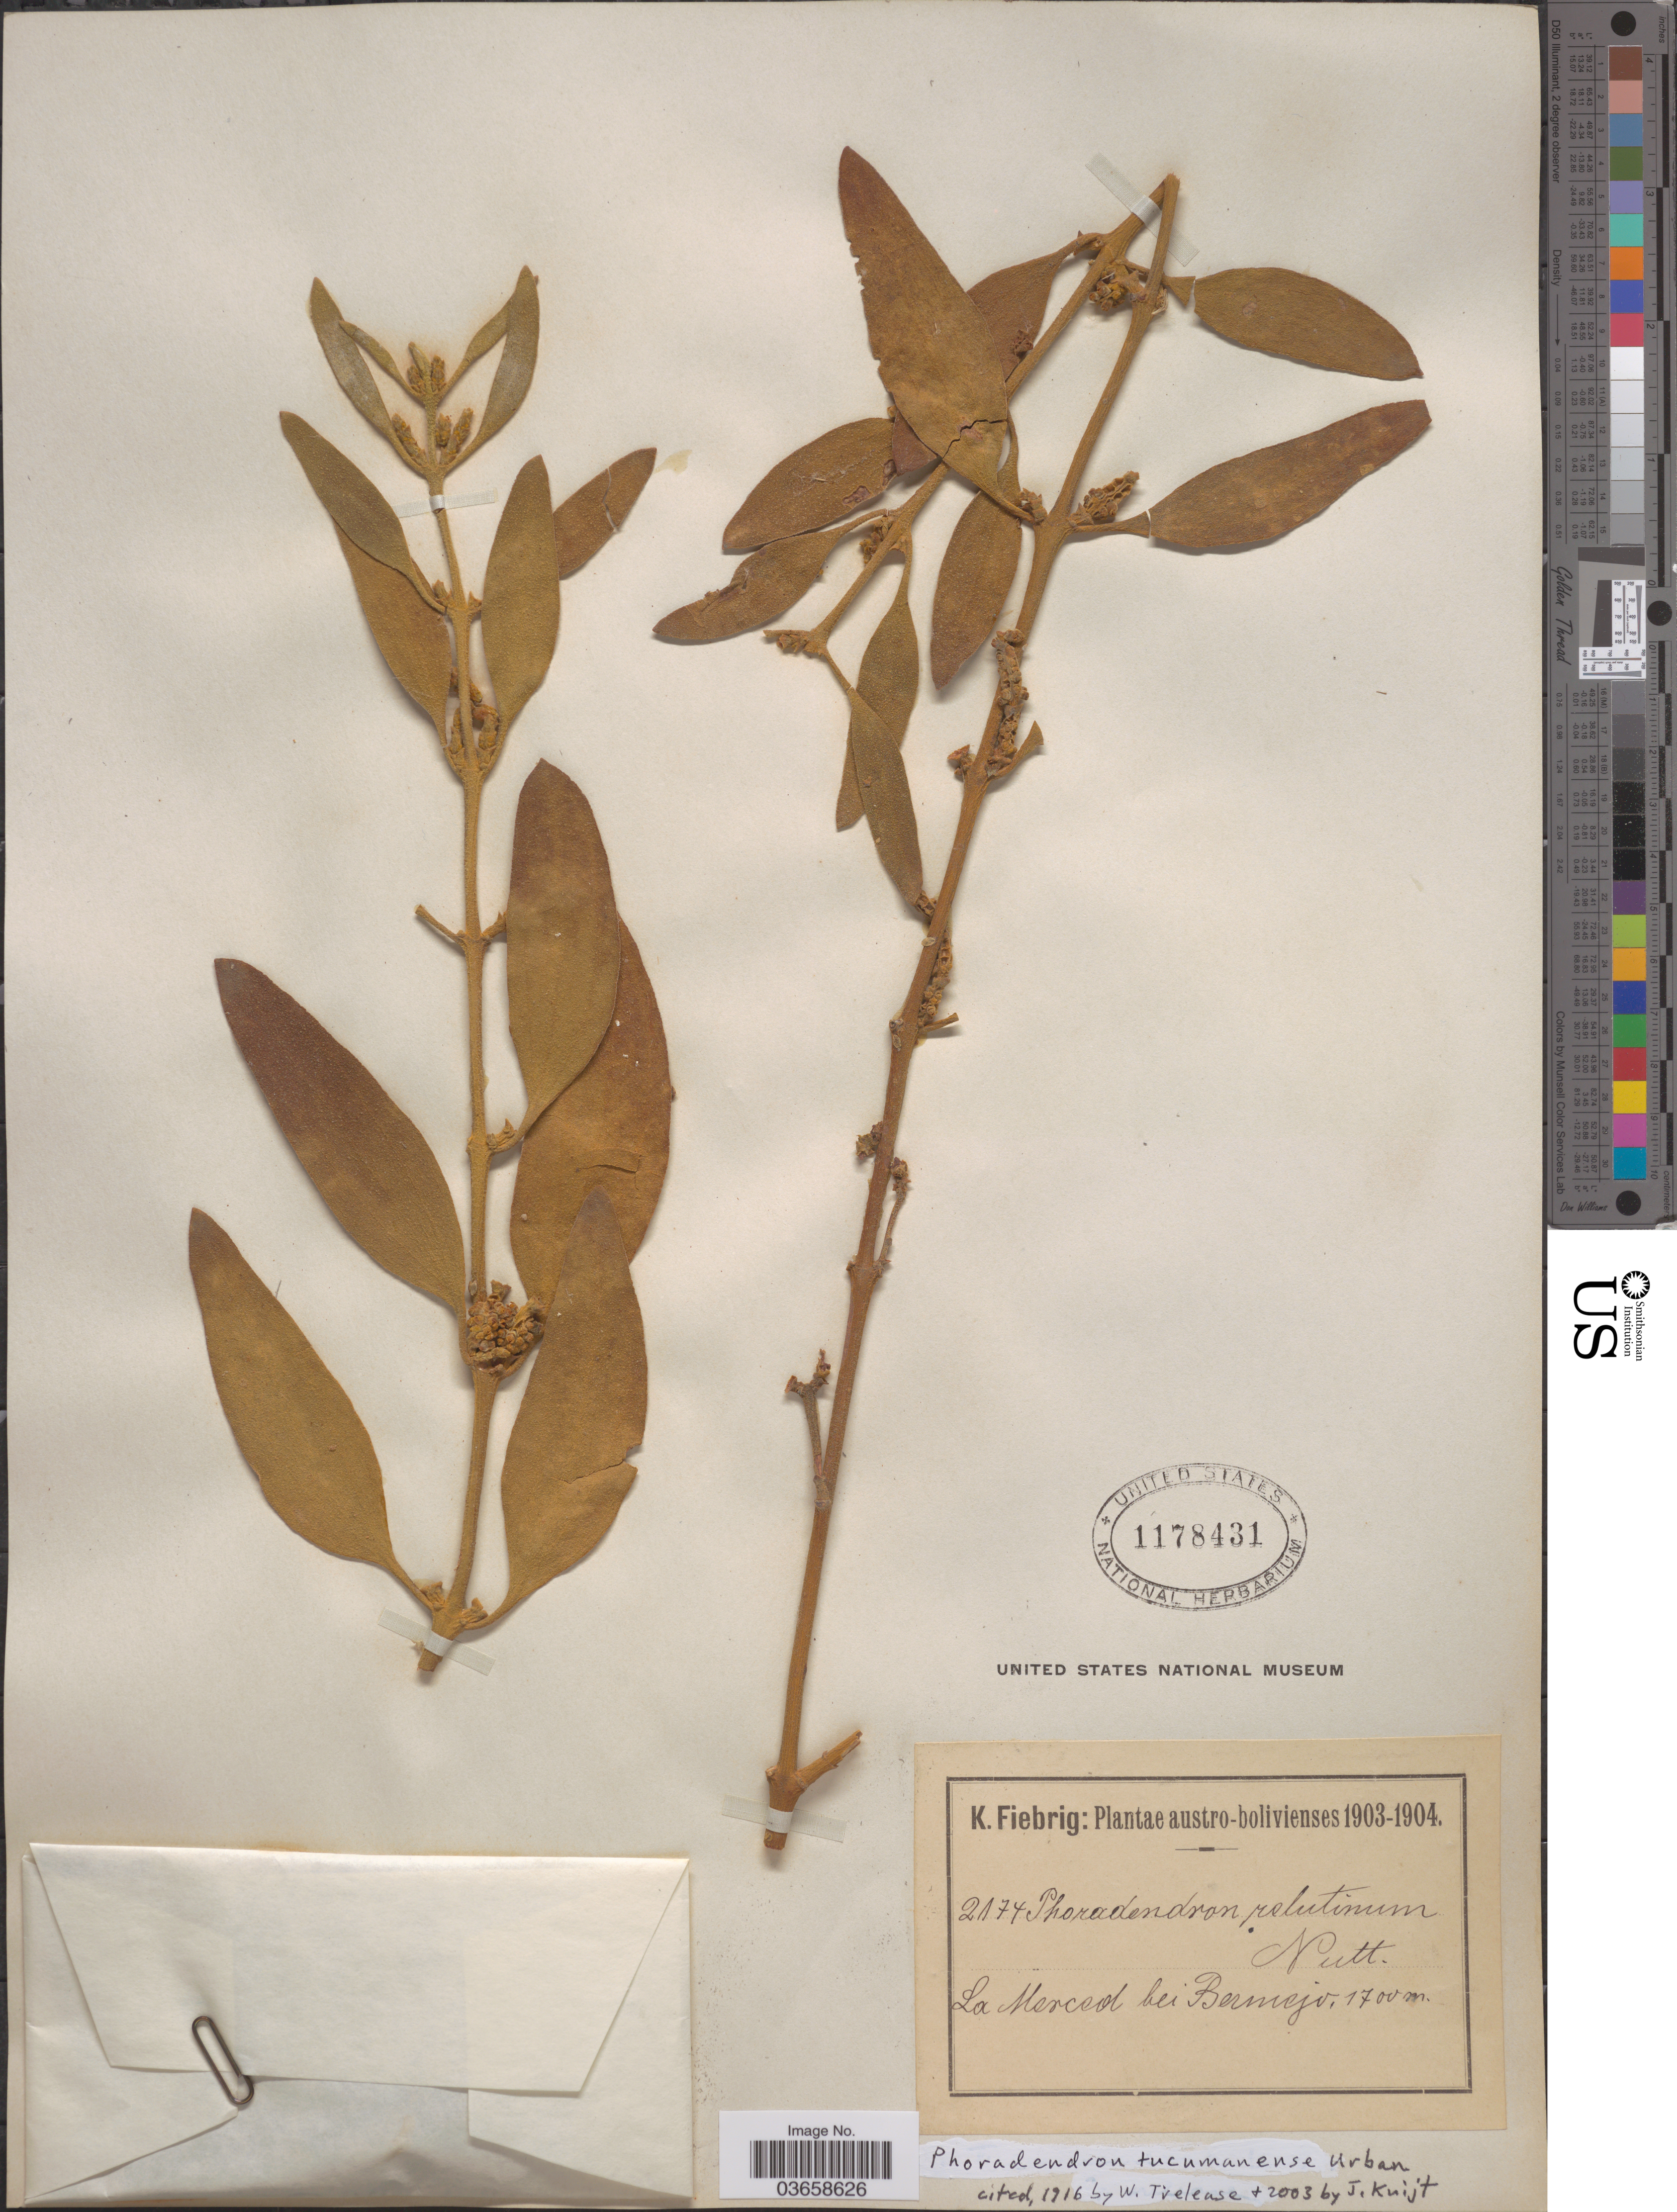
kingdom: Plantae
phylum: Tracheophyta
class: Magnoliopsida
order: Santalales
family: Viscaceae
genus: Phoradendron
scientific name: Phoradendron tucumanense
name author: Urb.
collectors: K. Fiebrig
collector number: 2174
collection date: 1903/1904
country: Bolivia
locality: Austro-bolivienses. La Merced bei Bermejo.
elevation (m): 1700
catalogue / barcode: US 1178431